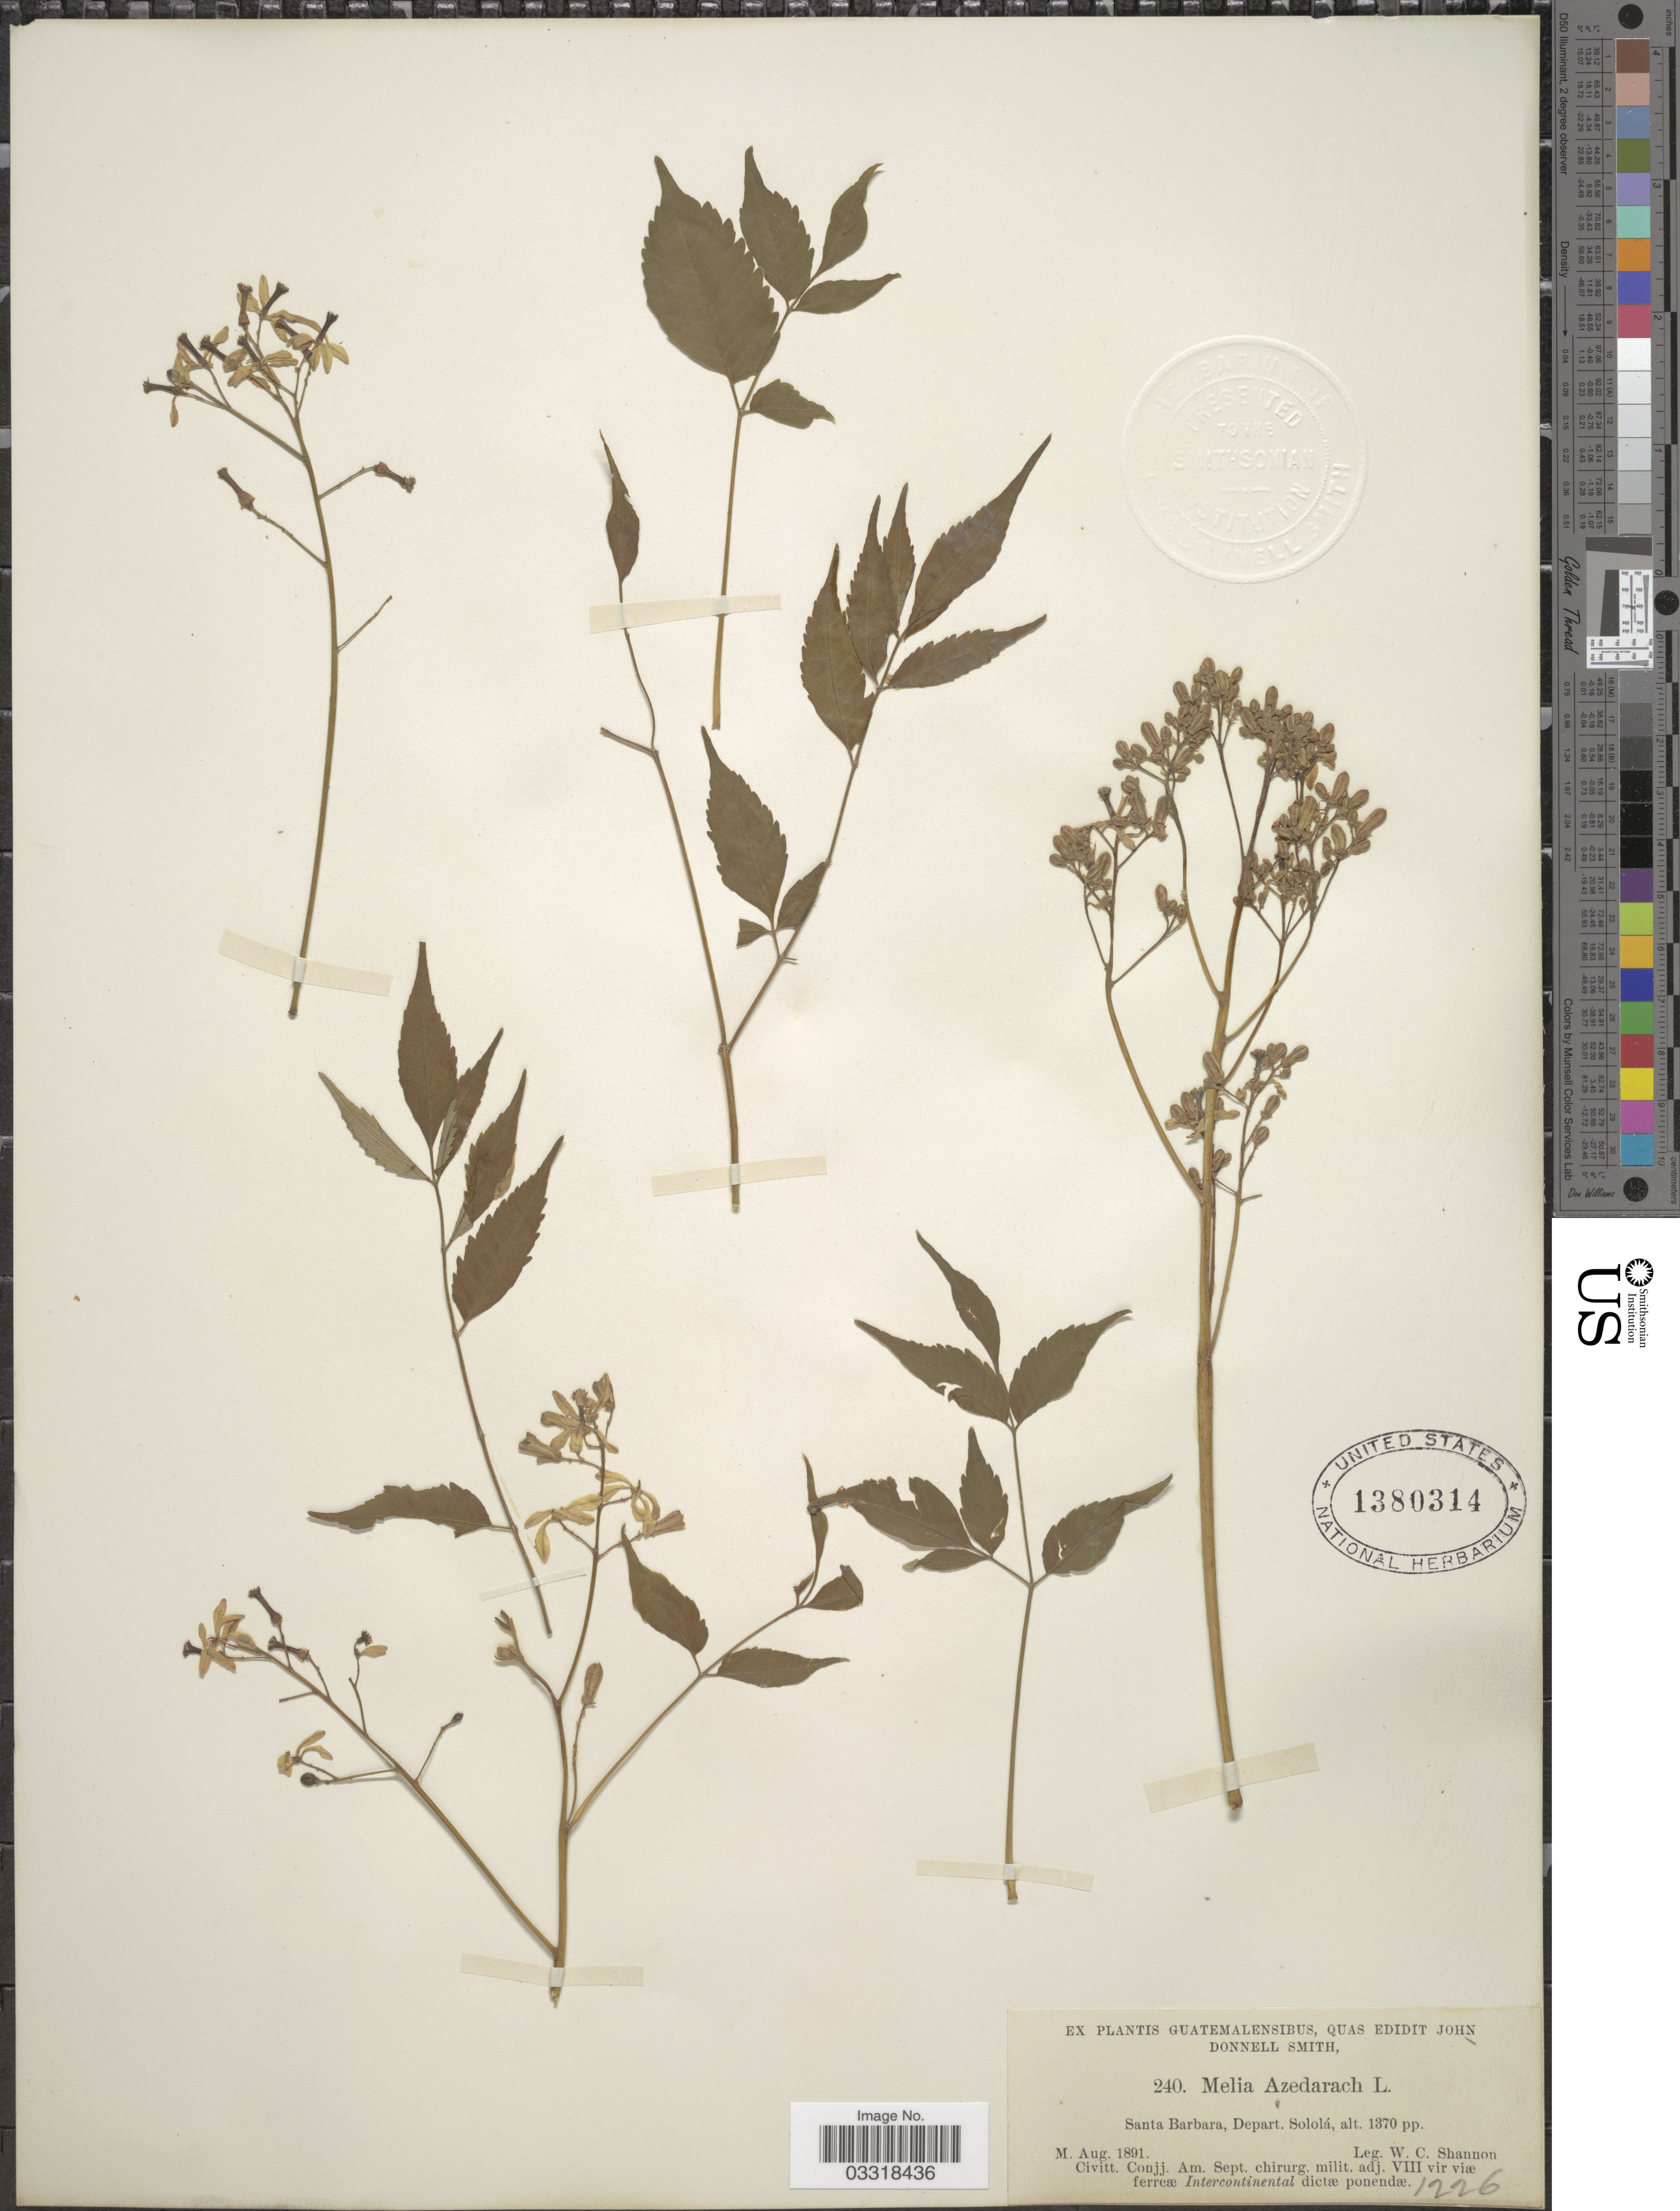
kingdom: Plantae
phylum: Tracheophyta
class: Magnoliopsida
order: Sapindales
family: Meliaceae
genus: Melia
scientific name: Melia azedarach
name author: L.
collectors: W. C. Shannon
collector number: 240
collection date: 1891-08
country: Guatemala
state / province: Sololá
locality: Santa Barbara, Depart. Sololá.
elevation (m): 418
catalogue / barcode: US 1380314